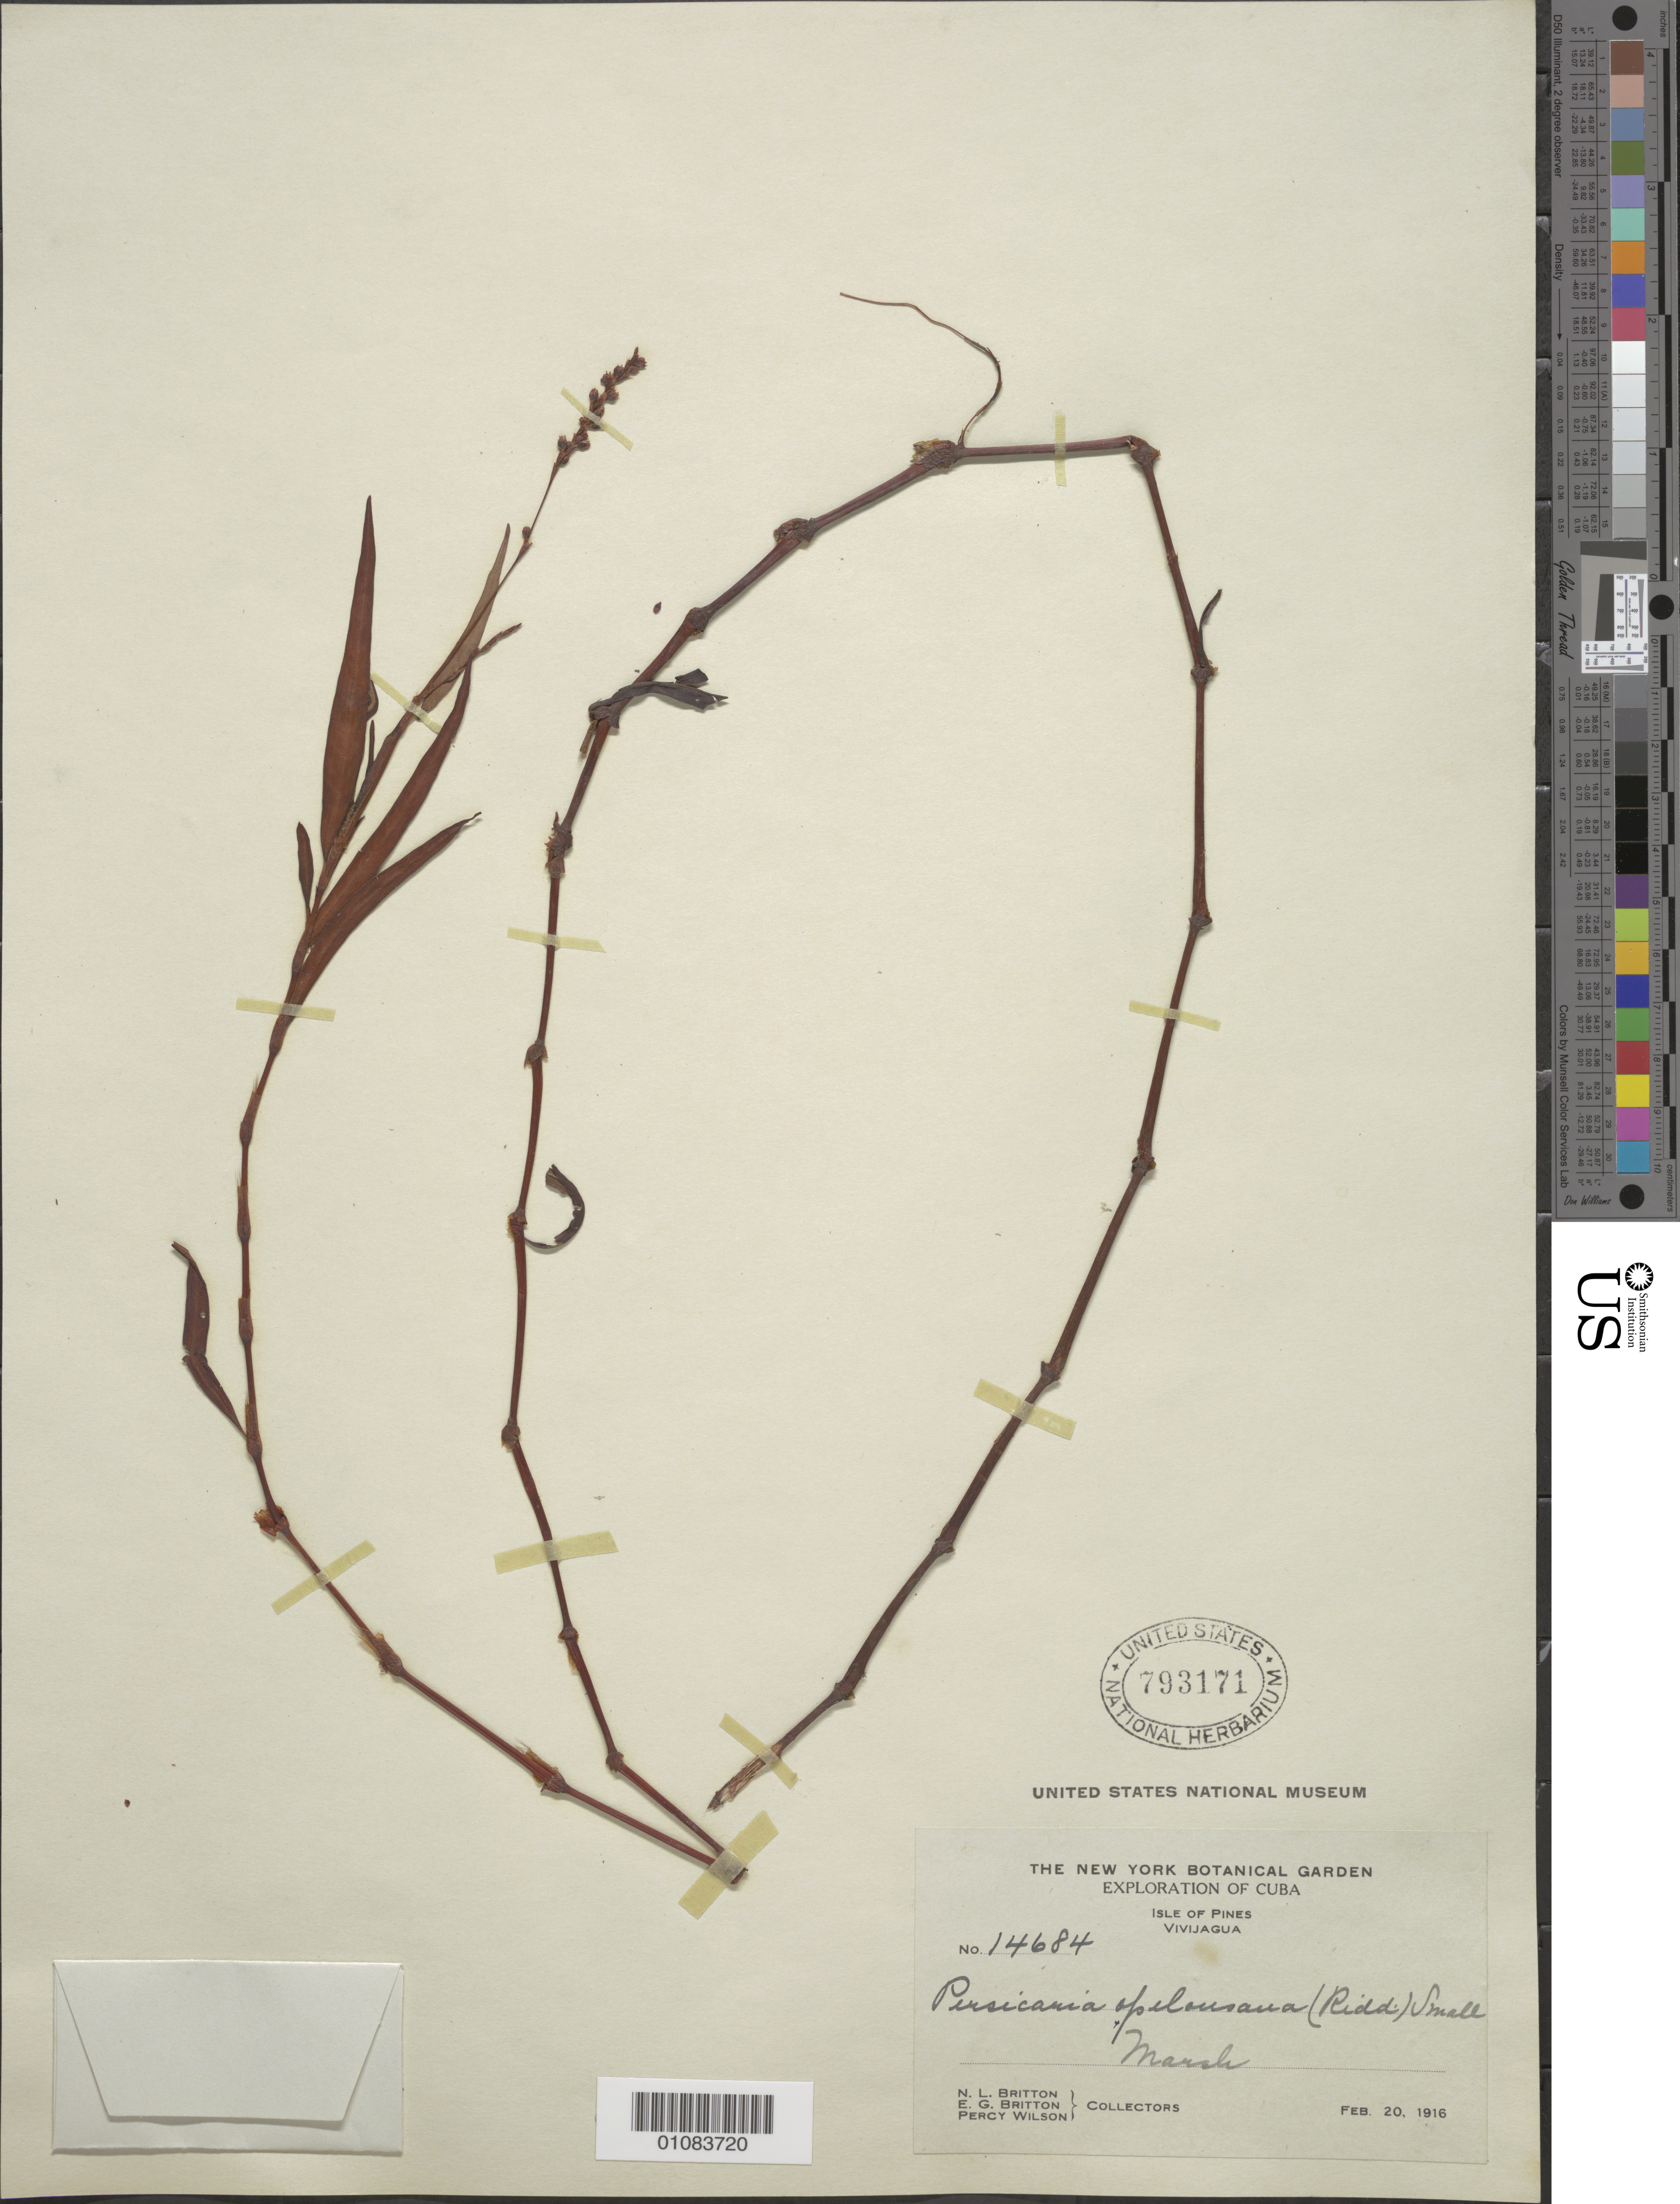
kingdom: Plantae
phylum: Tracheophyta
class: Magnoliopsida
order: Caryophyllales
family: Polygonaceae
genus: Polygonum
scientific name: Polygonum opelousanum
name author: Riddell ex Small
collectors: E. G. Britton, N. Britton & P. Wilson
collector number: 14684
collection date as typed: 20 Feb 1916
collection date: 1916-02-20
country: Cuba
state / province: Isla de La Juventud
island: Isla de la Juventud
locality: Vivijagua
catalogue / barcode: US 793171